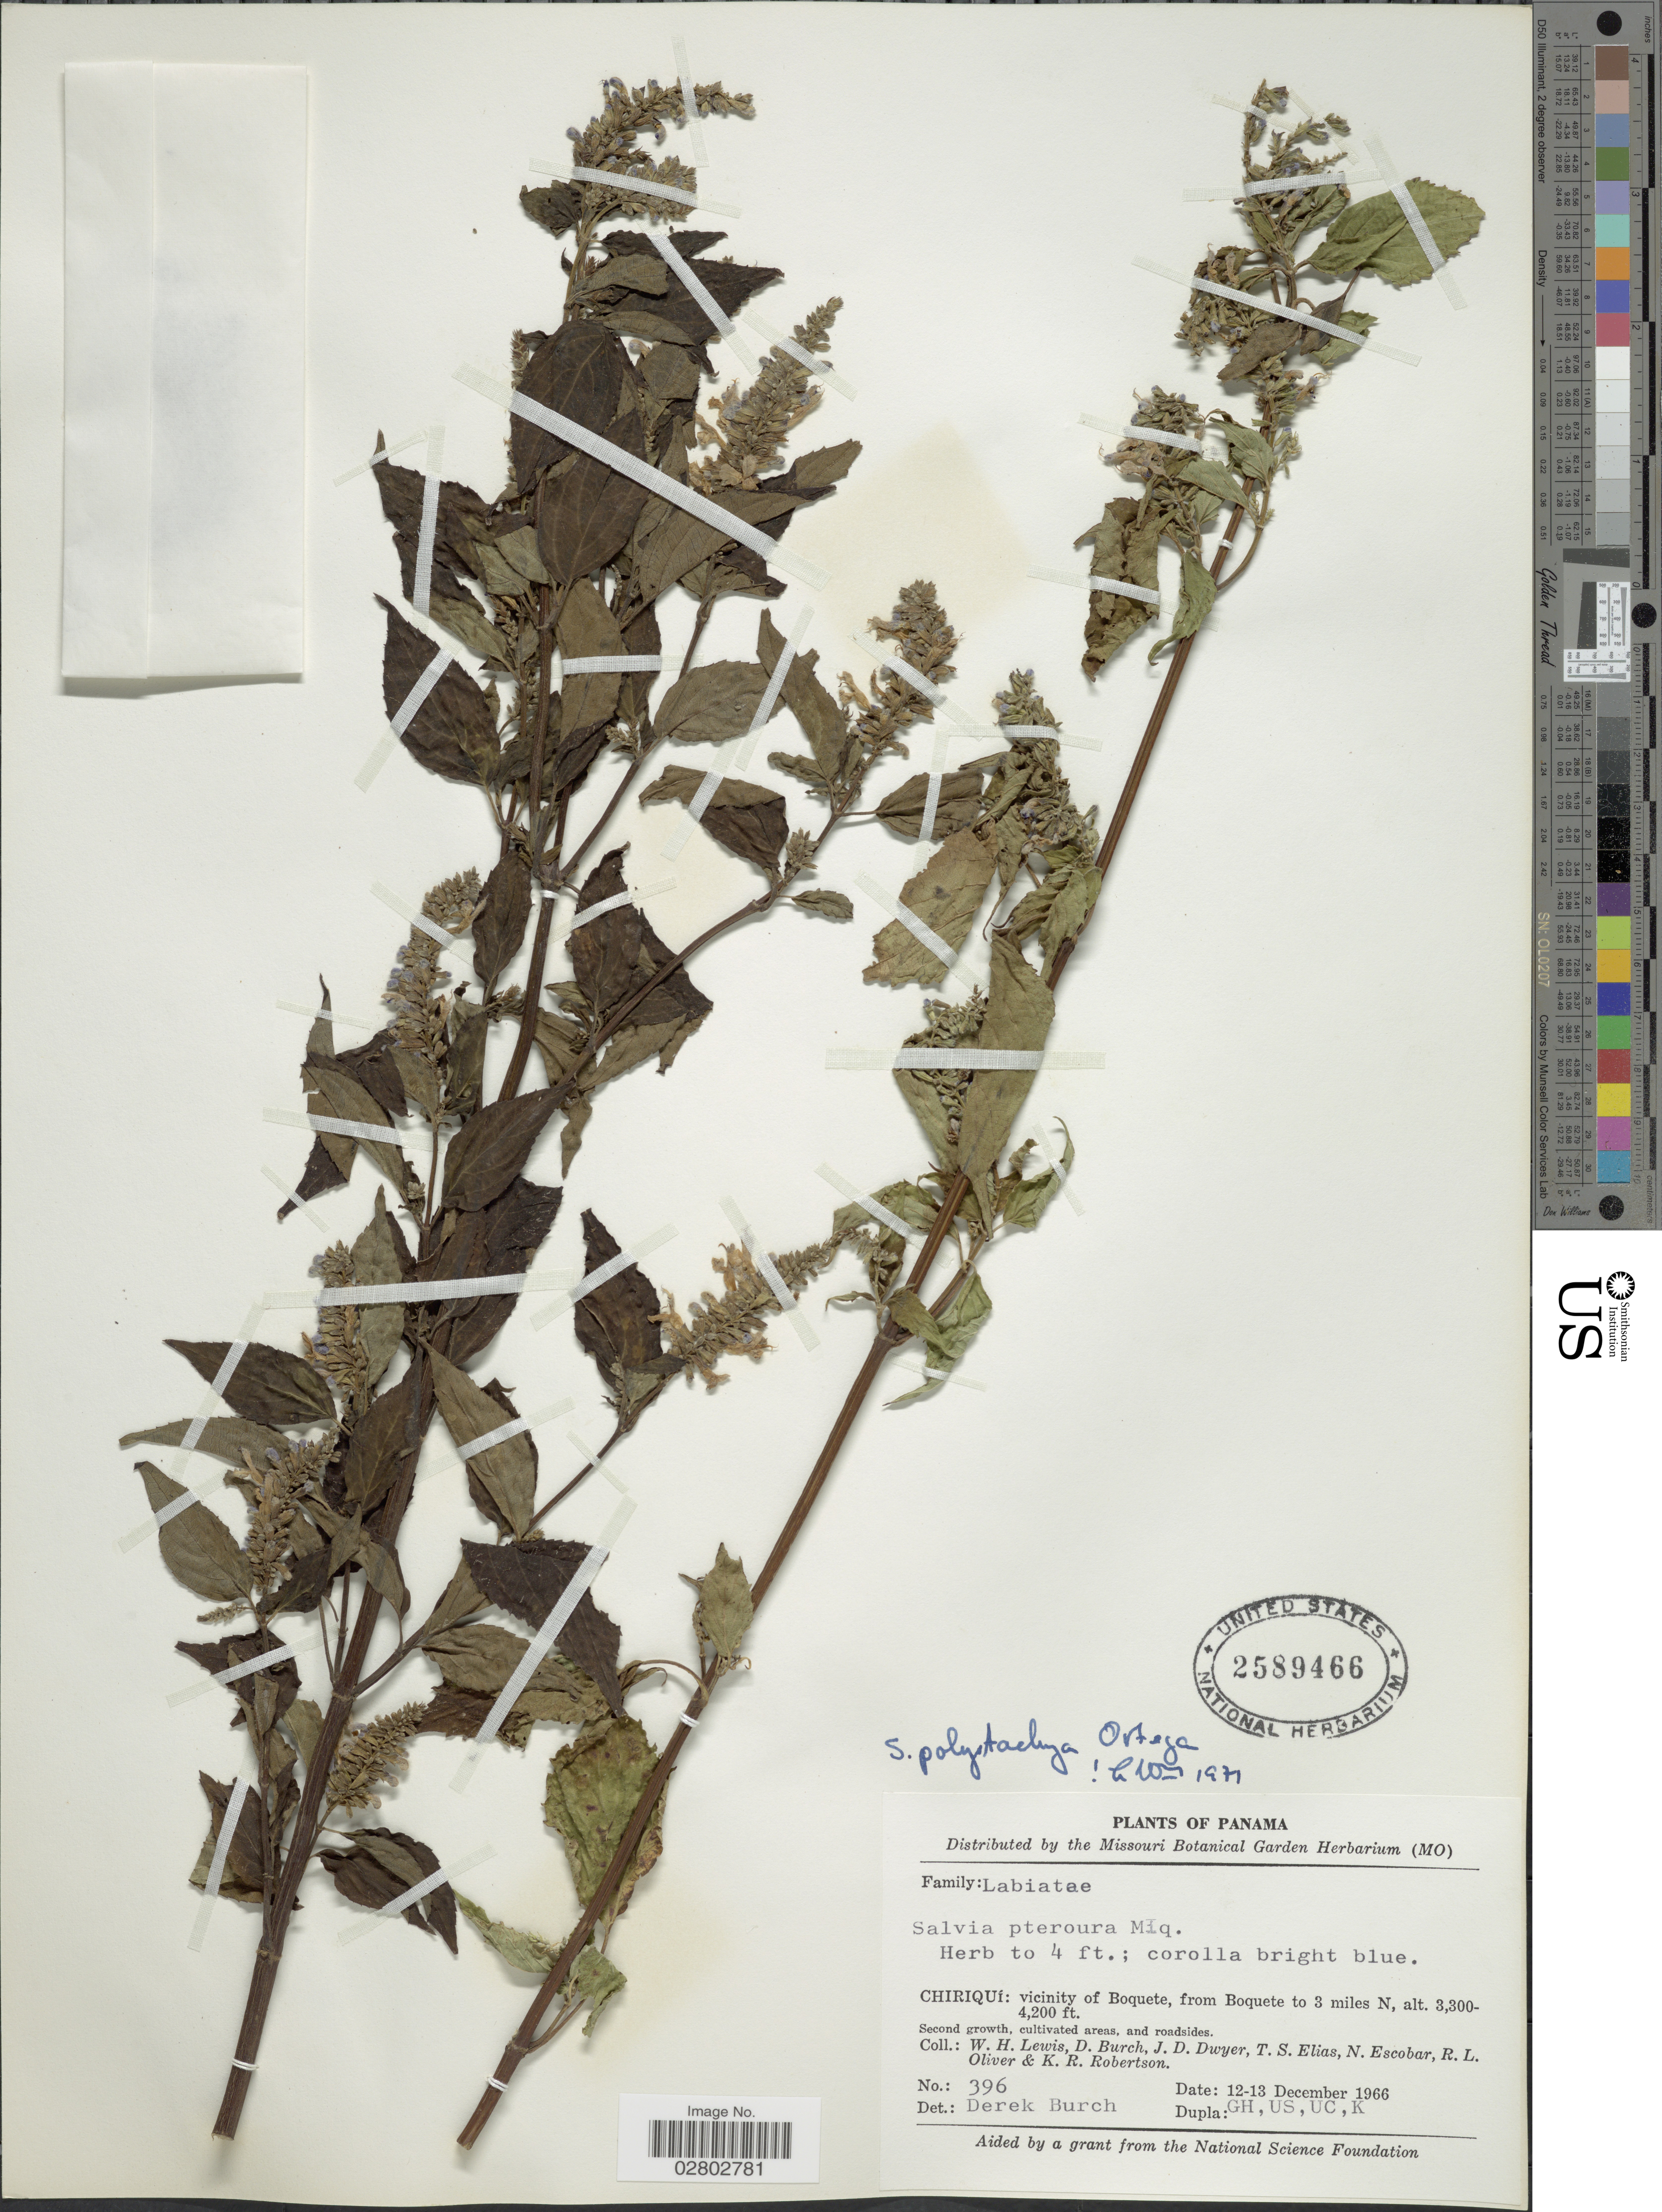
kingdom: Plantae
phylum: Tracheophyta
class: Magnoliopsida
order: Lamiales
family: Lamiaceae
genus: Salvia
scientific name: Salvia polystachya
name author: Cav.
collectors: W. H. Lewis, D. Burch, J. D. Dwyer, T. S. Elias & et al.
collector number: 396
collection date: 1966-12-12/1966-12-13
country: Panama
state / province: Chiriqui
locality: Chiriqui: vicinity of Boquete, from Boquete to 3 miles N.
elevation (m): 1006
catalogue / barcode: US 2589466